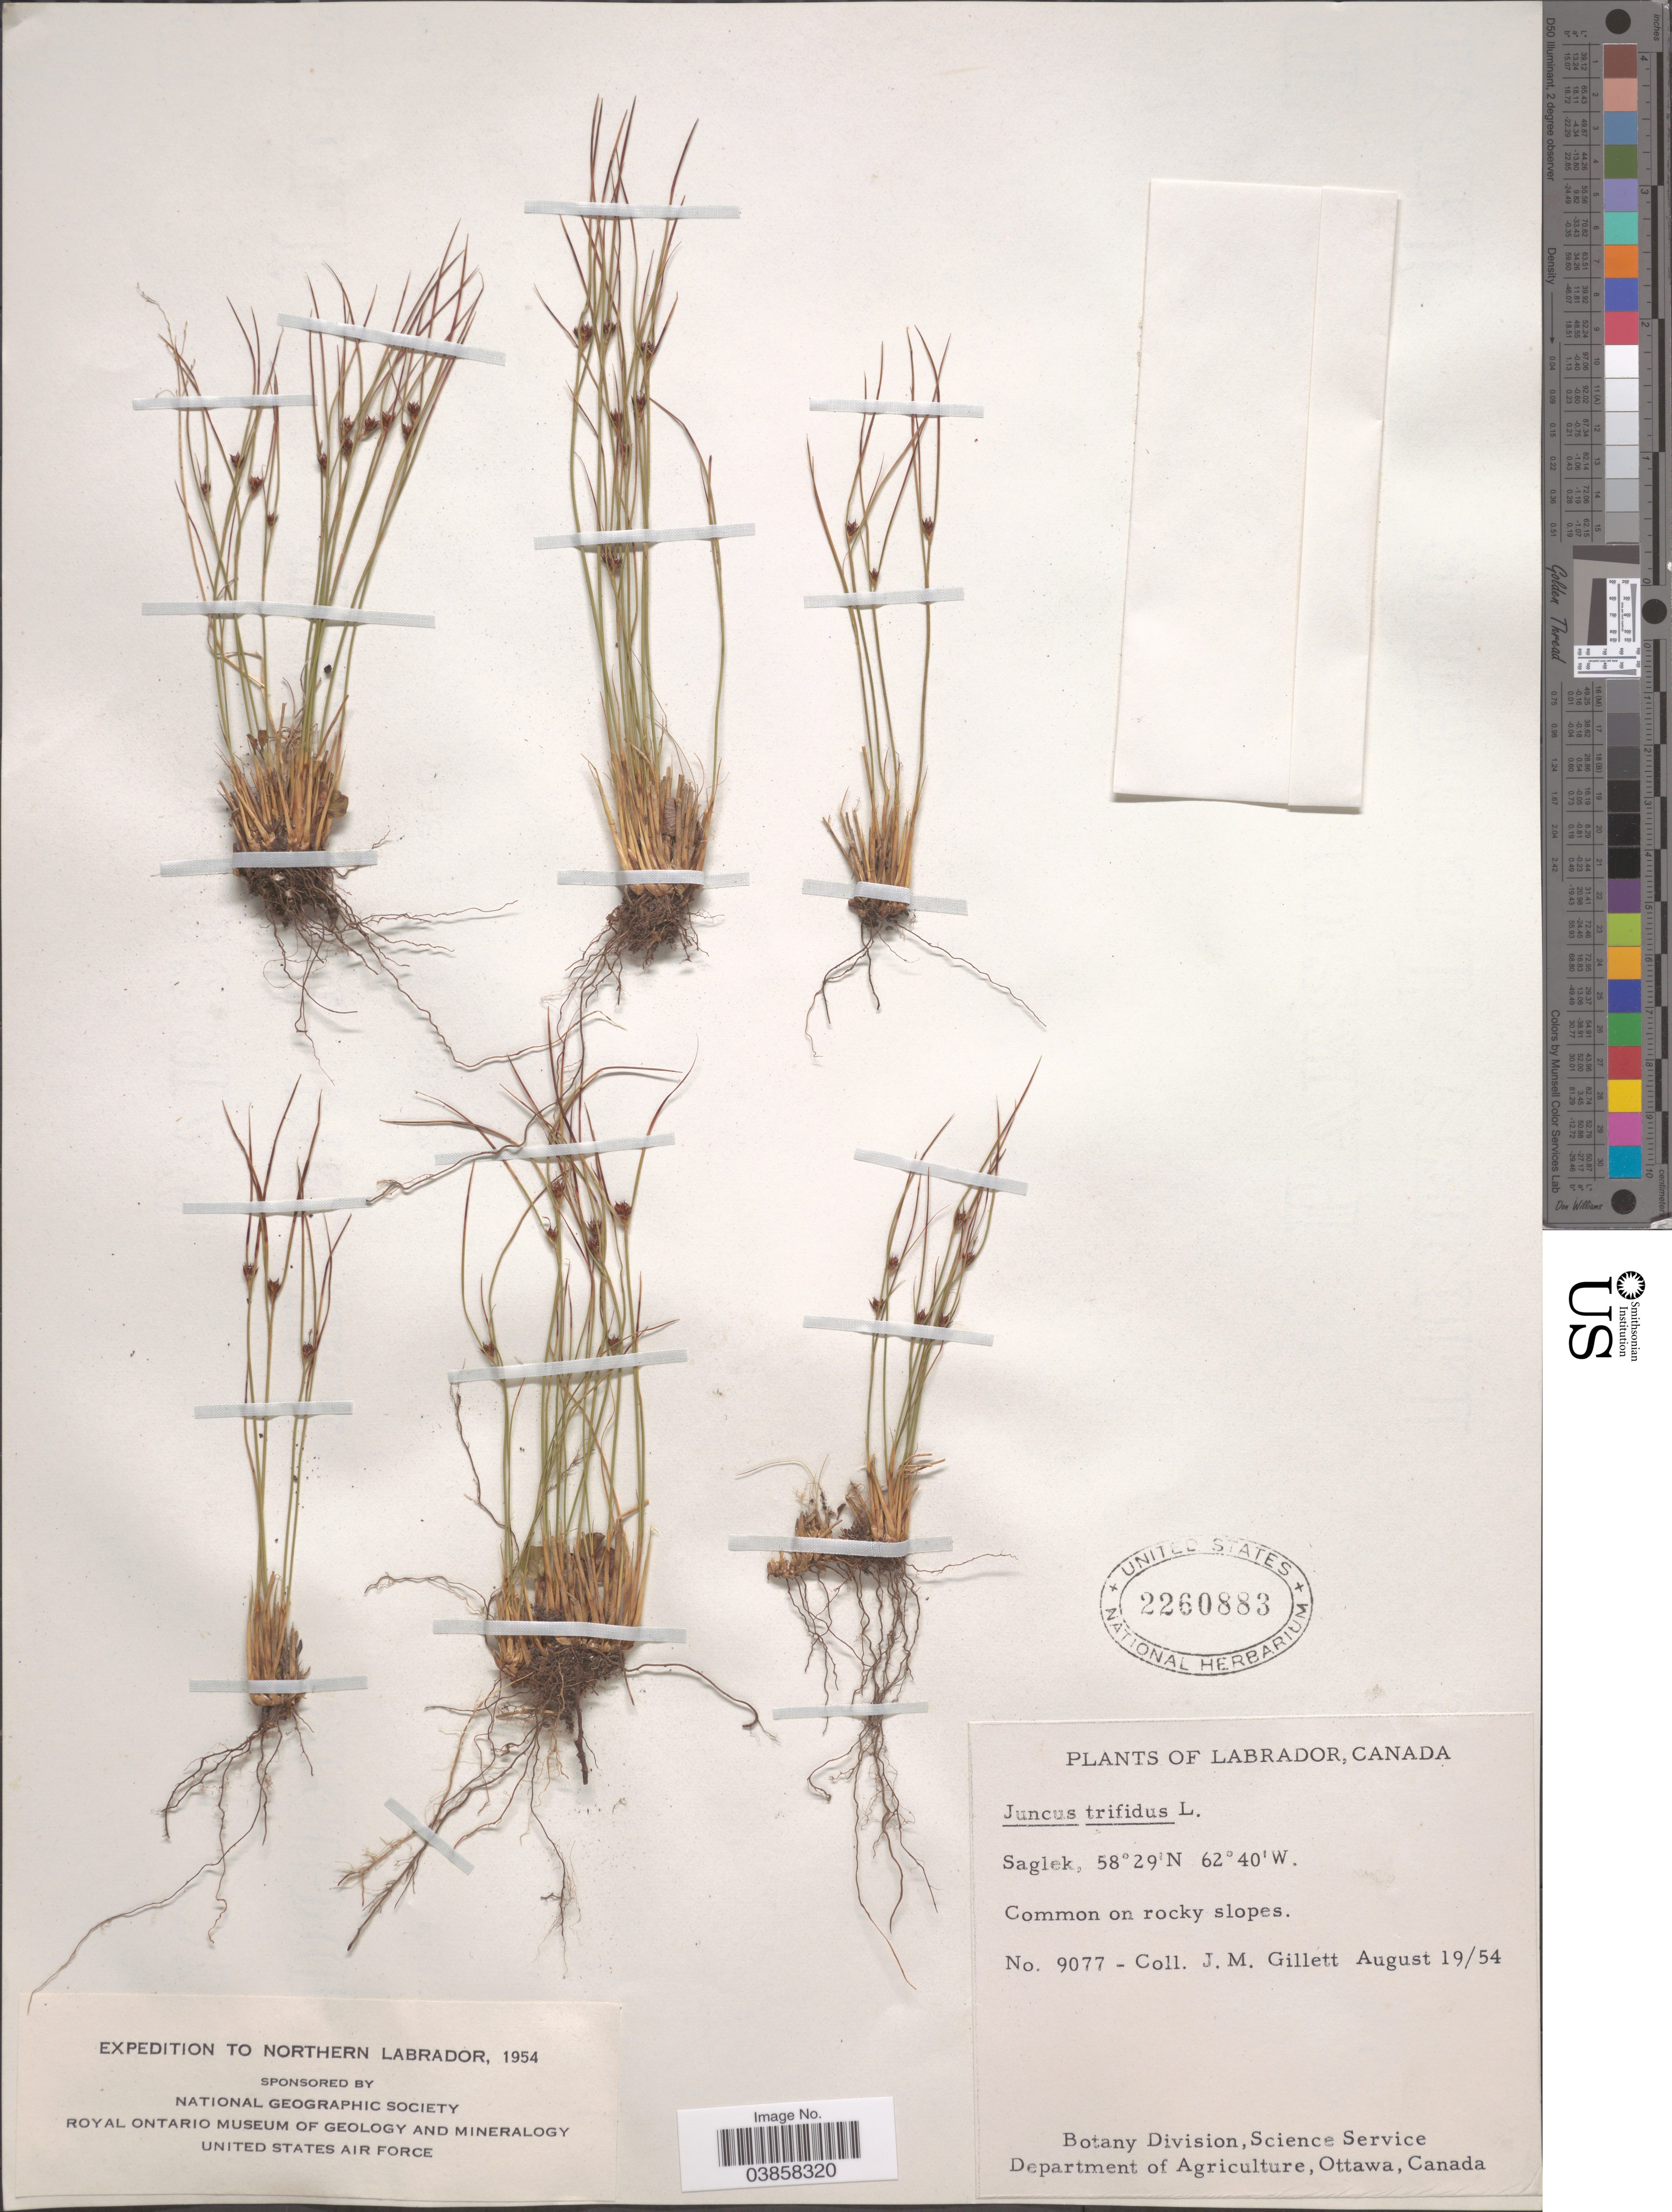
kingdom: Plantae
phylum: Tracheophyta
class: Liliopsida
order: Poales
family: Juncaceae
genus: Juncus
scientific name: Juncus trifidus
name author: L.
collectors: J. M. Gillett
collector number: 9077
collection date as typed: Transcribed d/m/y: 19/8/54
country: Canada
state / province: Newfoundland and Labrador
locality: Northern Labrador. Saglek.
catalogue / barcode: US 2260883